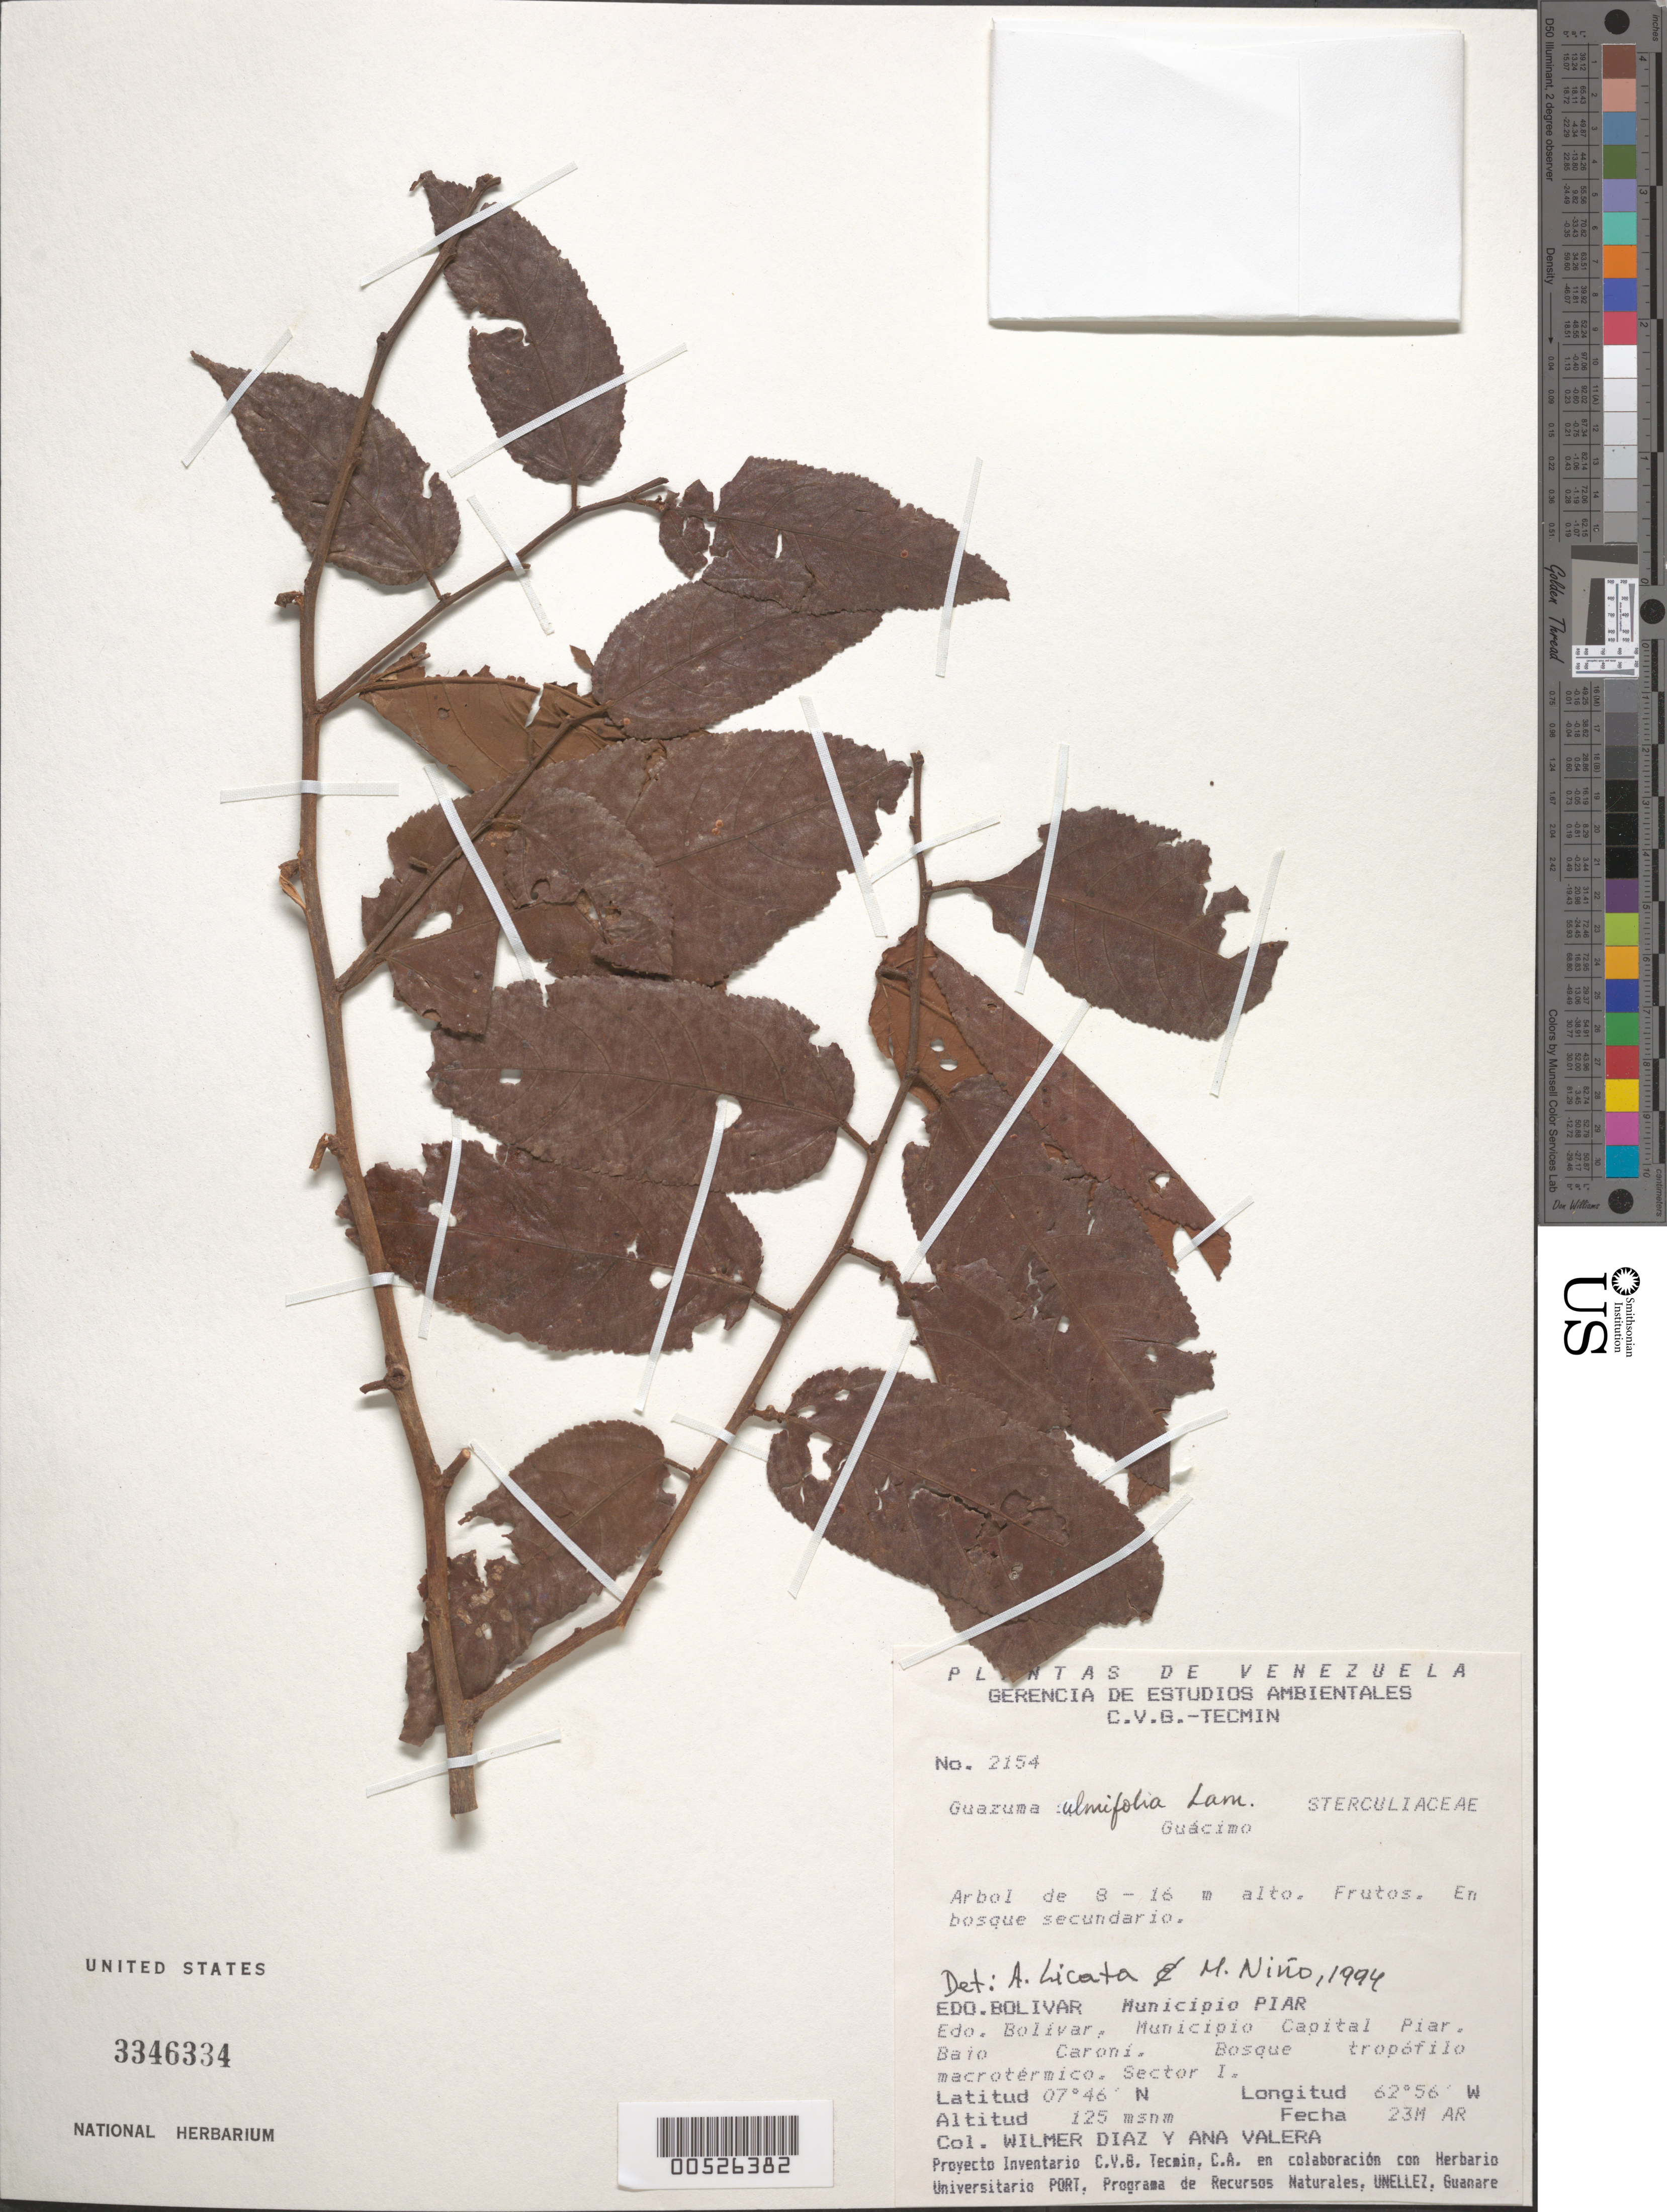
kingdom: Plantae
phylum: Tracheophyta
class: Magnoliopsida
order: Malvales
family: Malvaceae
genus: Guazuma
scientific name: Guazuma ulmifolia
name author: Lam.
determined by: Licata, A.; Niño, S. M.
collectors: W. Díaz P.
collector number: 2154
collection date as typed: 23 Mar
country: Venezuela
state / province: Bolívar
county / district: Piar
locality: Baio Caroni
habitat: en bosque secondario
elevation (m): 125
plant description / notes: Common name: Guácimo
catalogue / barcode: US 3346334